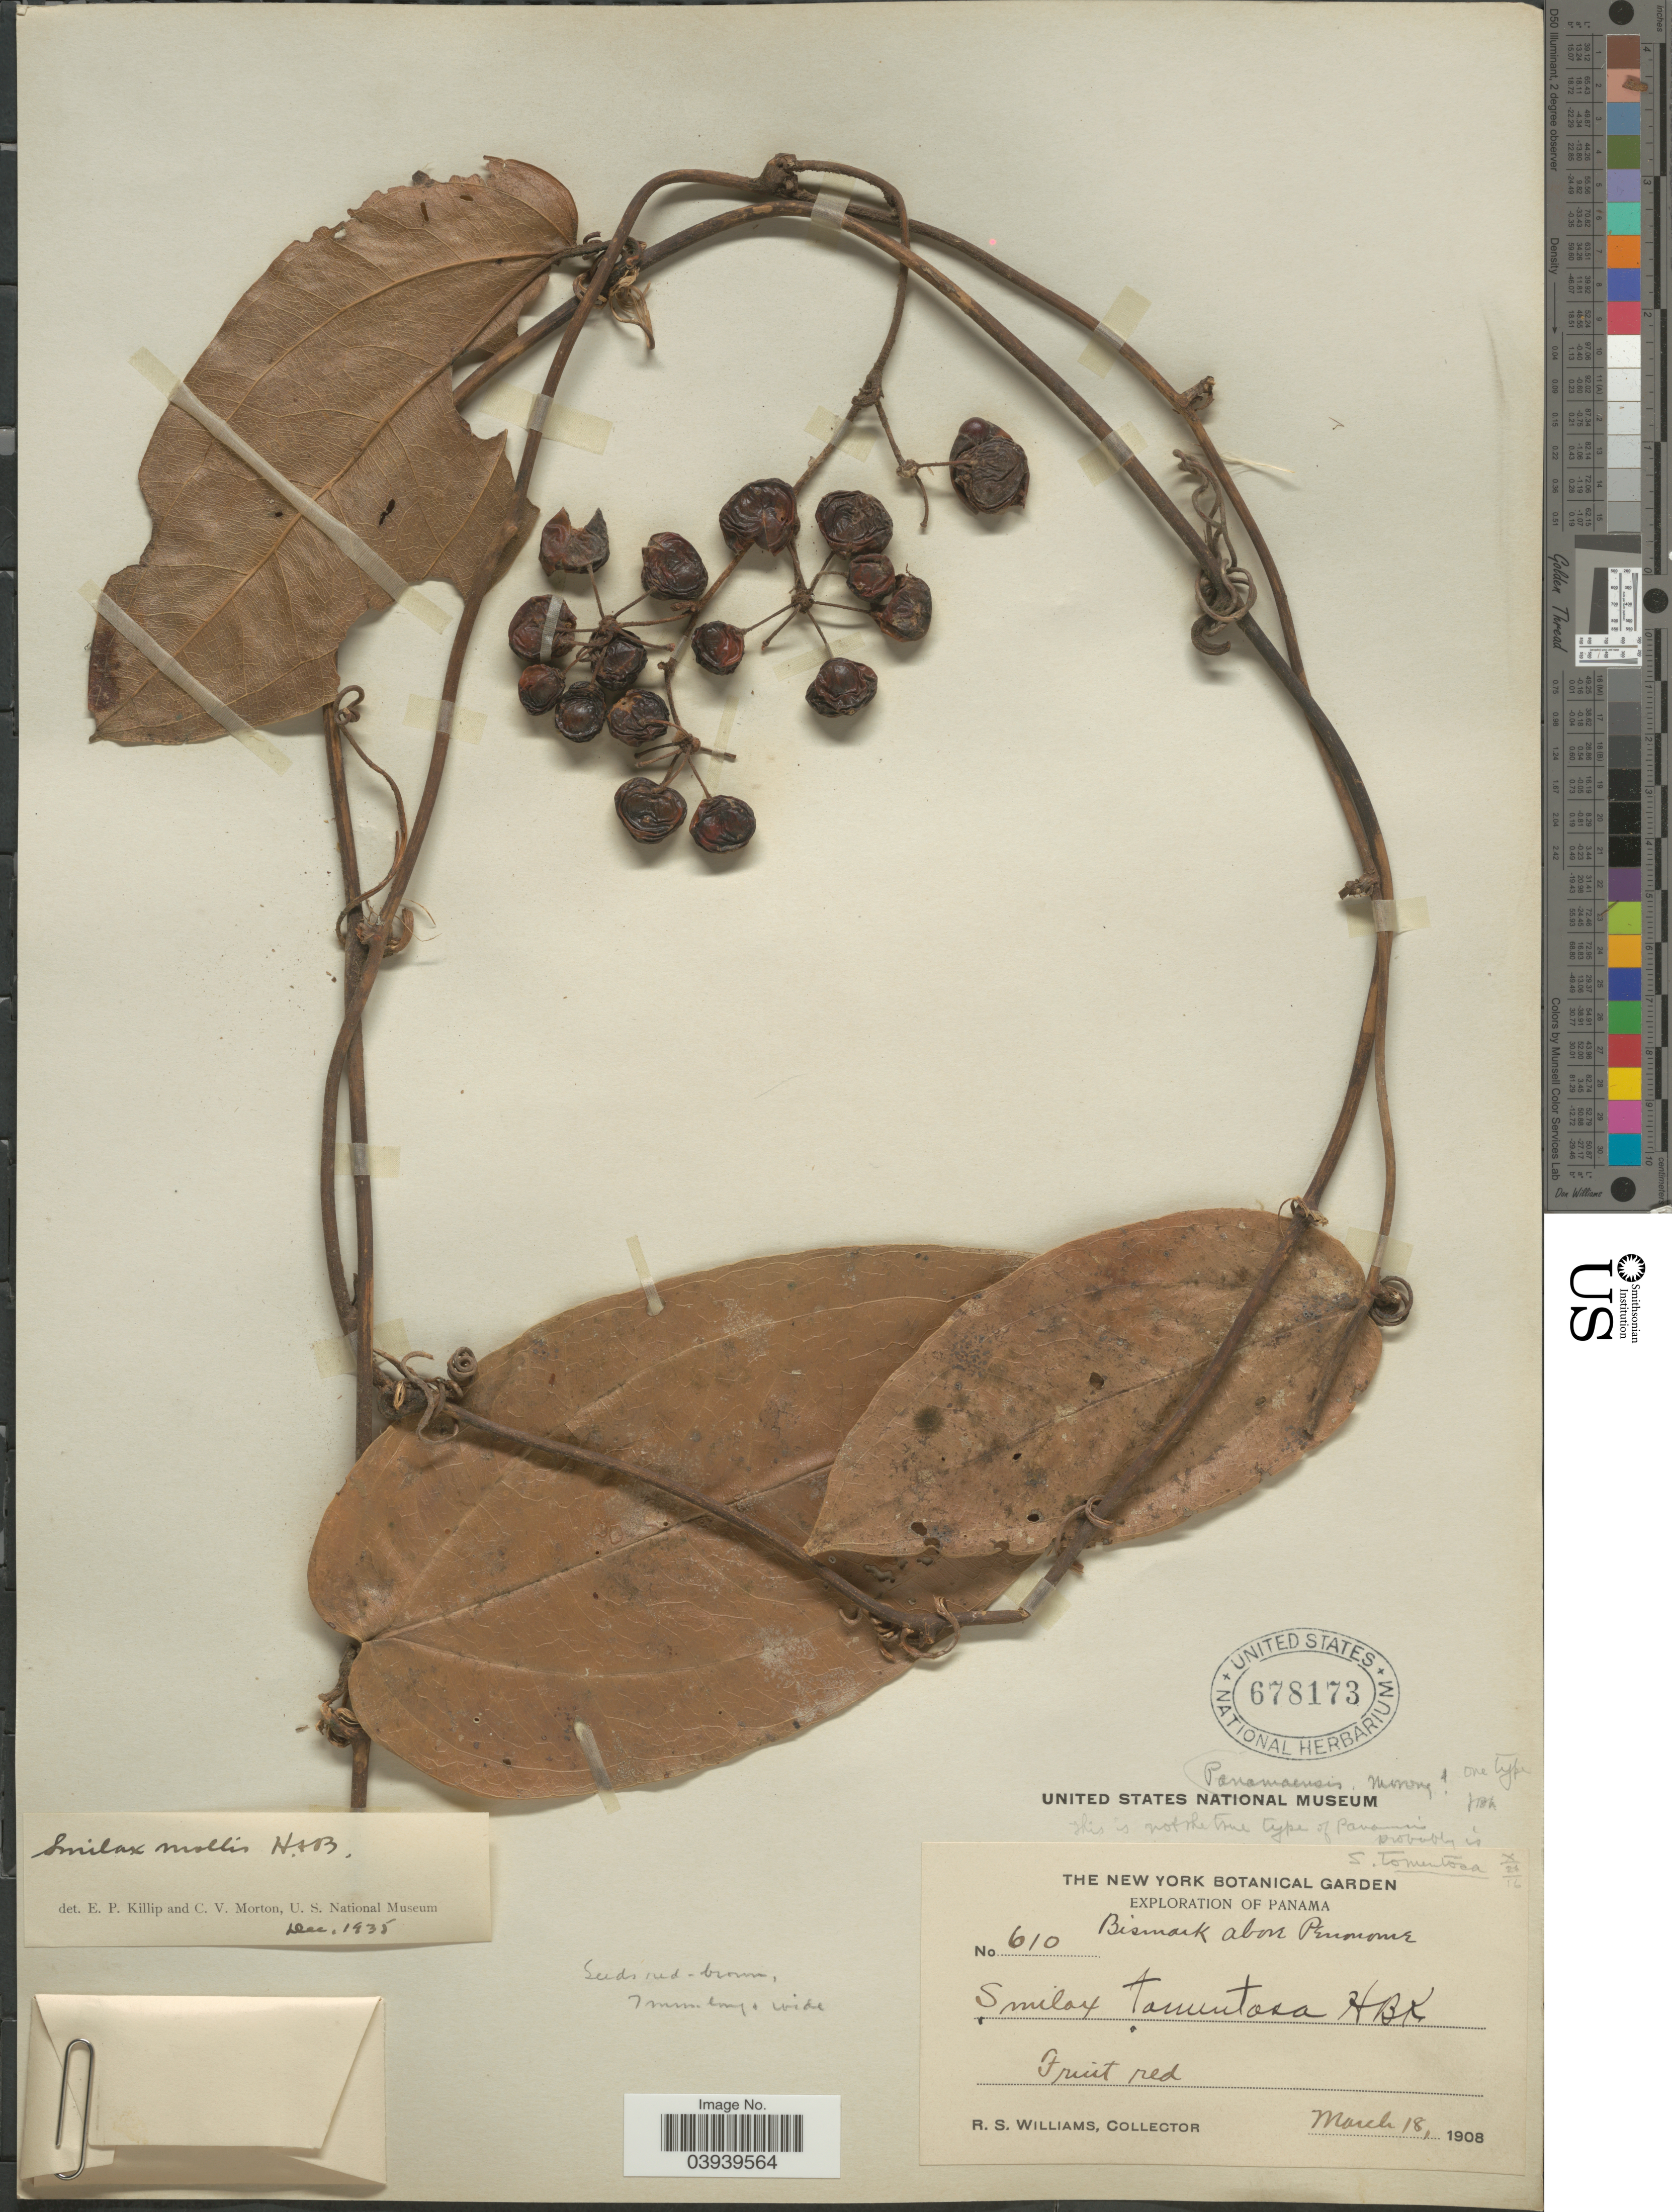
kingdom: Plantae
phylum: Tracheophyta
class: Liliopsida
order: Liliales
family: Smilacaceae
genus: Smilax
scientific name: Smilax mollis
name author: Humb. & Bonpl. ex Willd.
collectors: R. S. Williams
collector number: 610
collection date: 1908-03-18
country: Panama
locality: Bismark above Penonome.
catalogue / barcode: US 678173